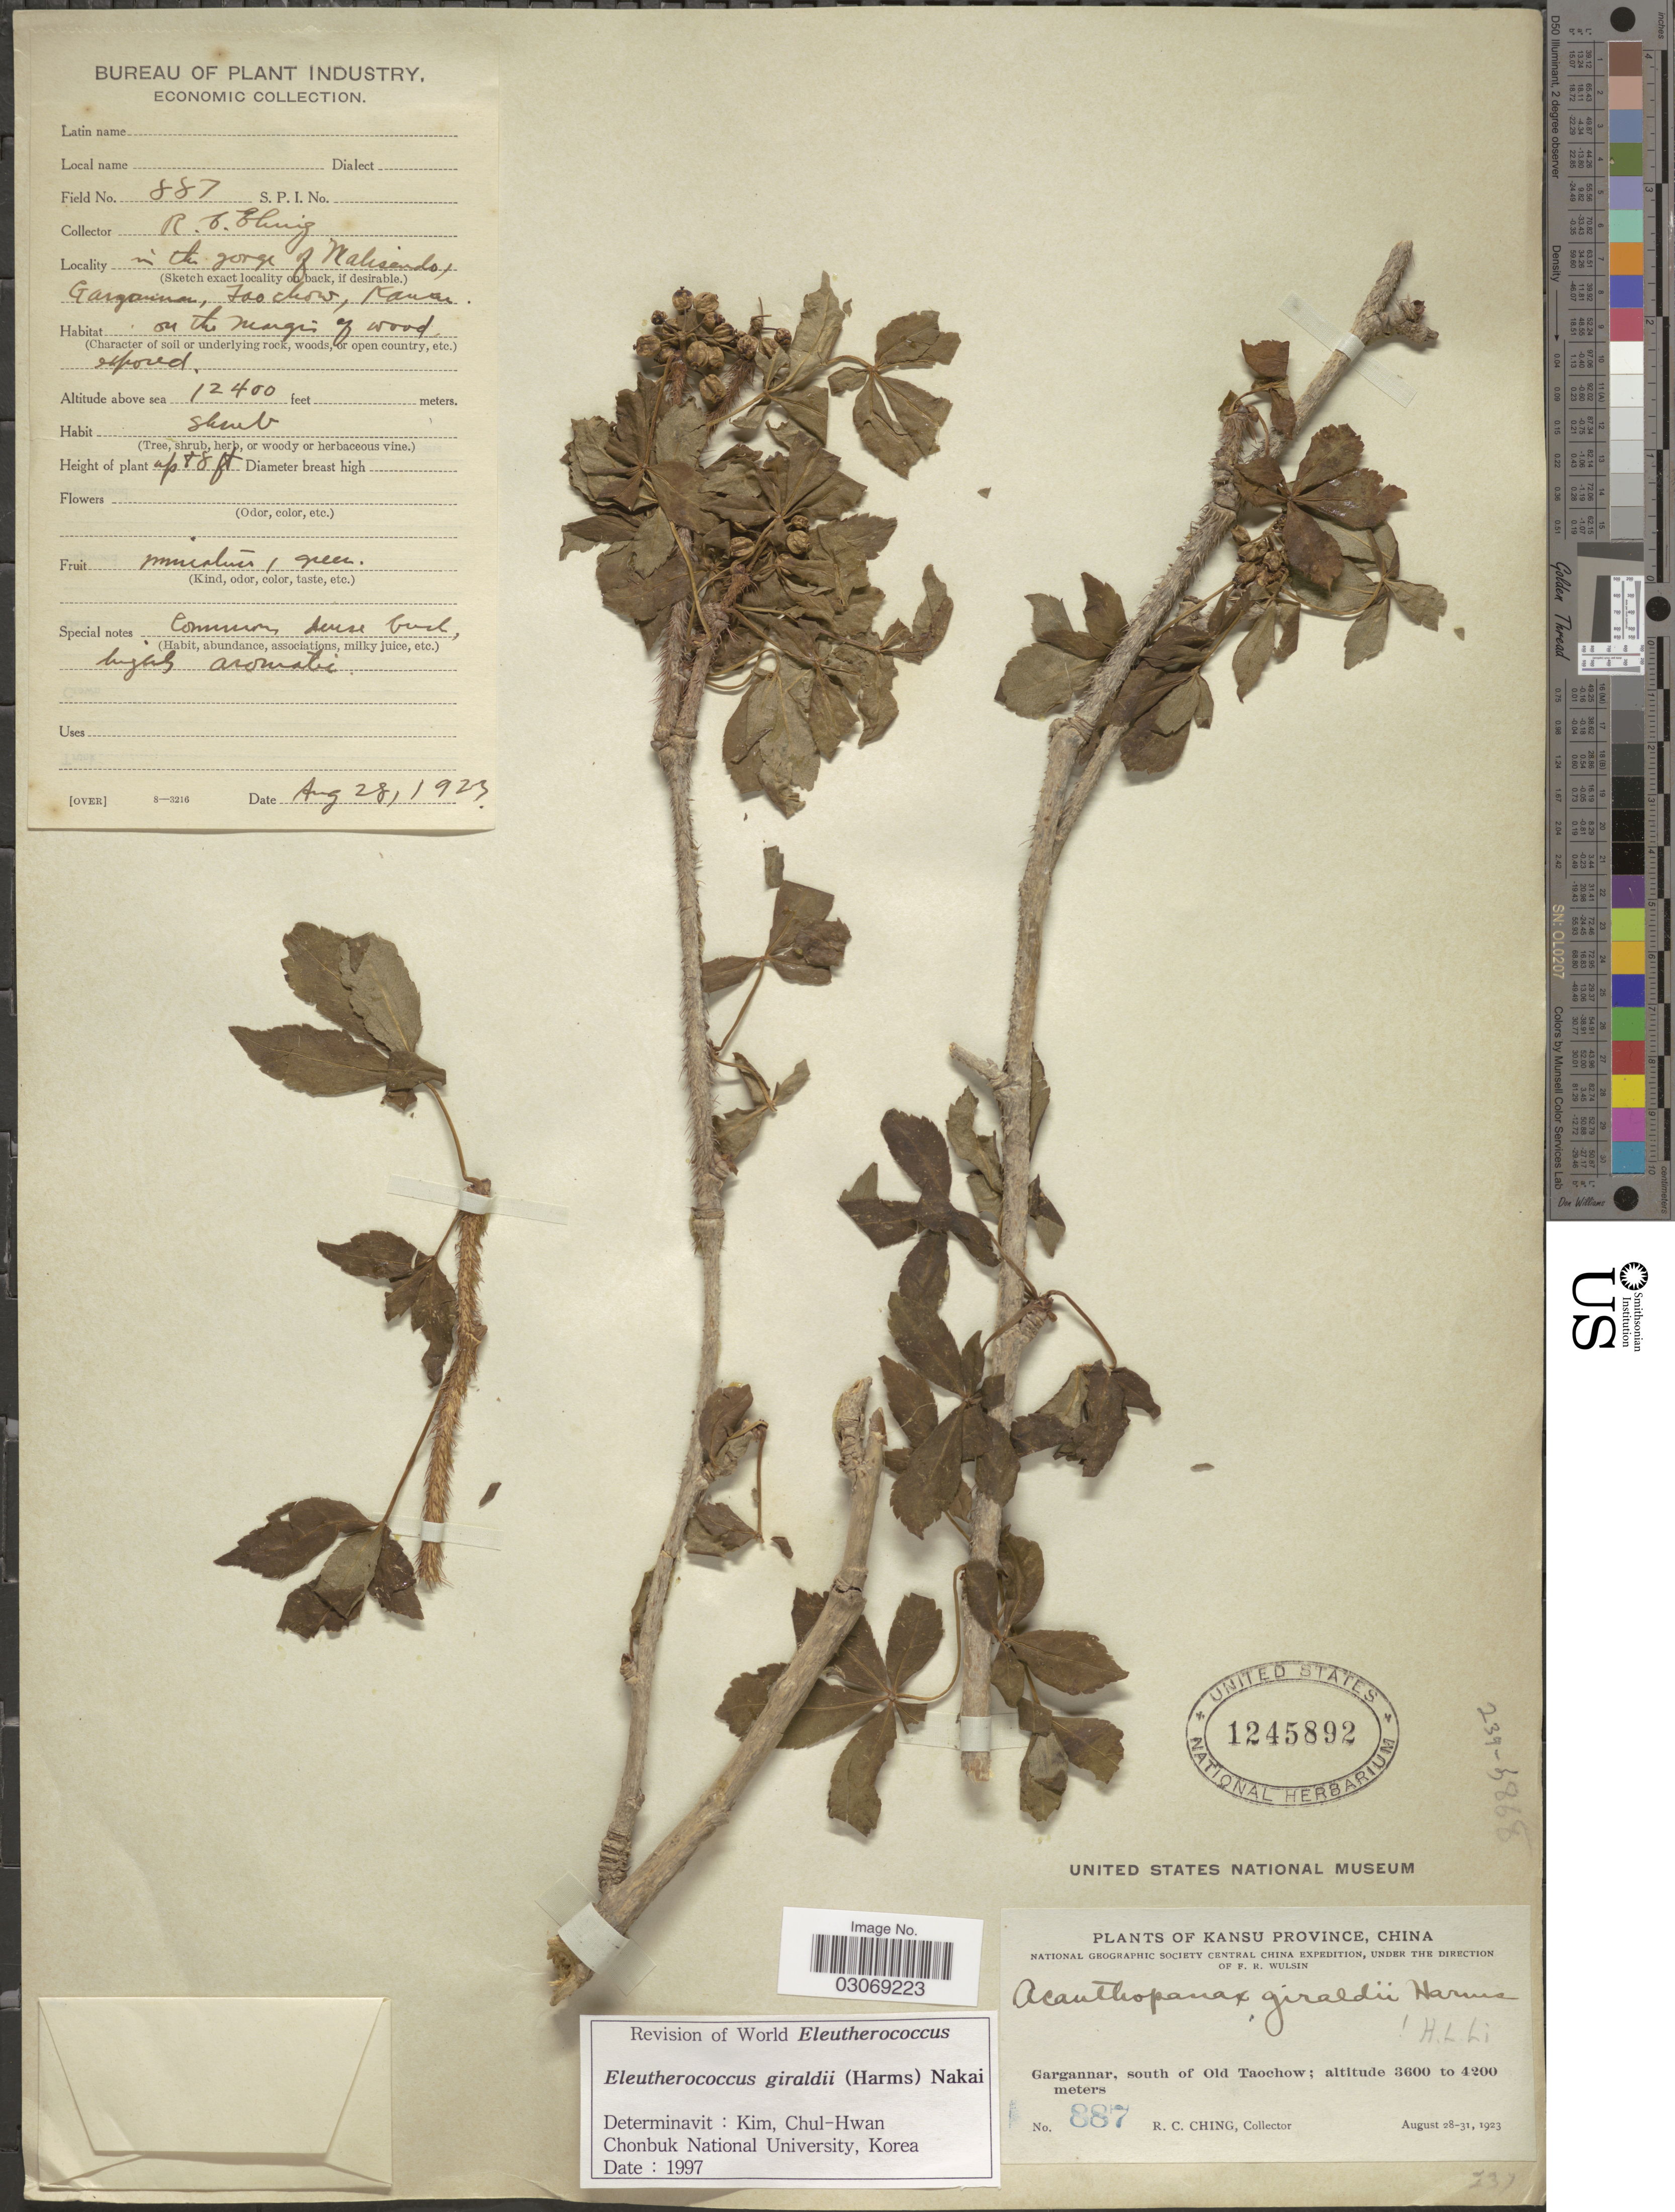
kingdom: Plantae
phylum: Tracheophyta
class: Magnoliopsida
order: Apiales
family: Araliaceae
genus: Eleutherococcus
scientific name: Eleutherococcus giraldii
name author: (Harms) Nakai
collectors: R. C. Ching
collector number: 887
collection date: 1923-08-28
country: China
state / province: Gansu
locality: Kansu Province. Gargannar, south of Old Taochow.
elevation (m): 3780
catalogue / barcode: US 1245892